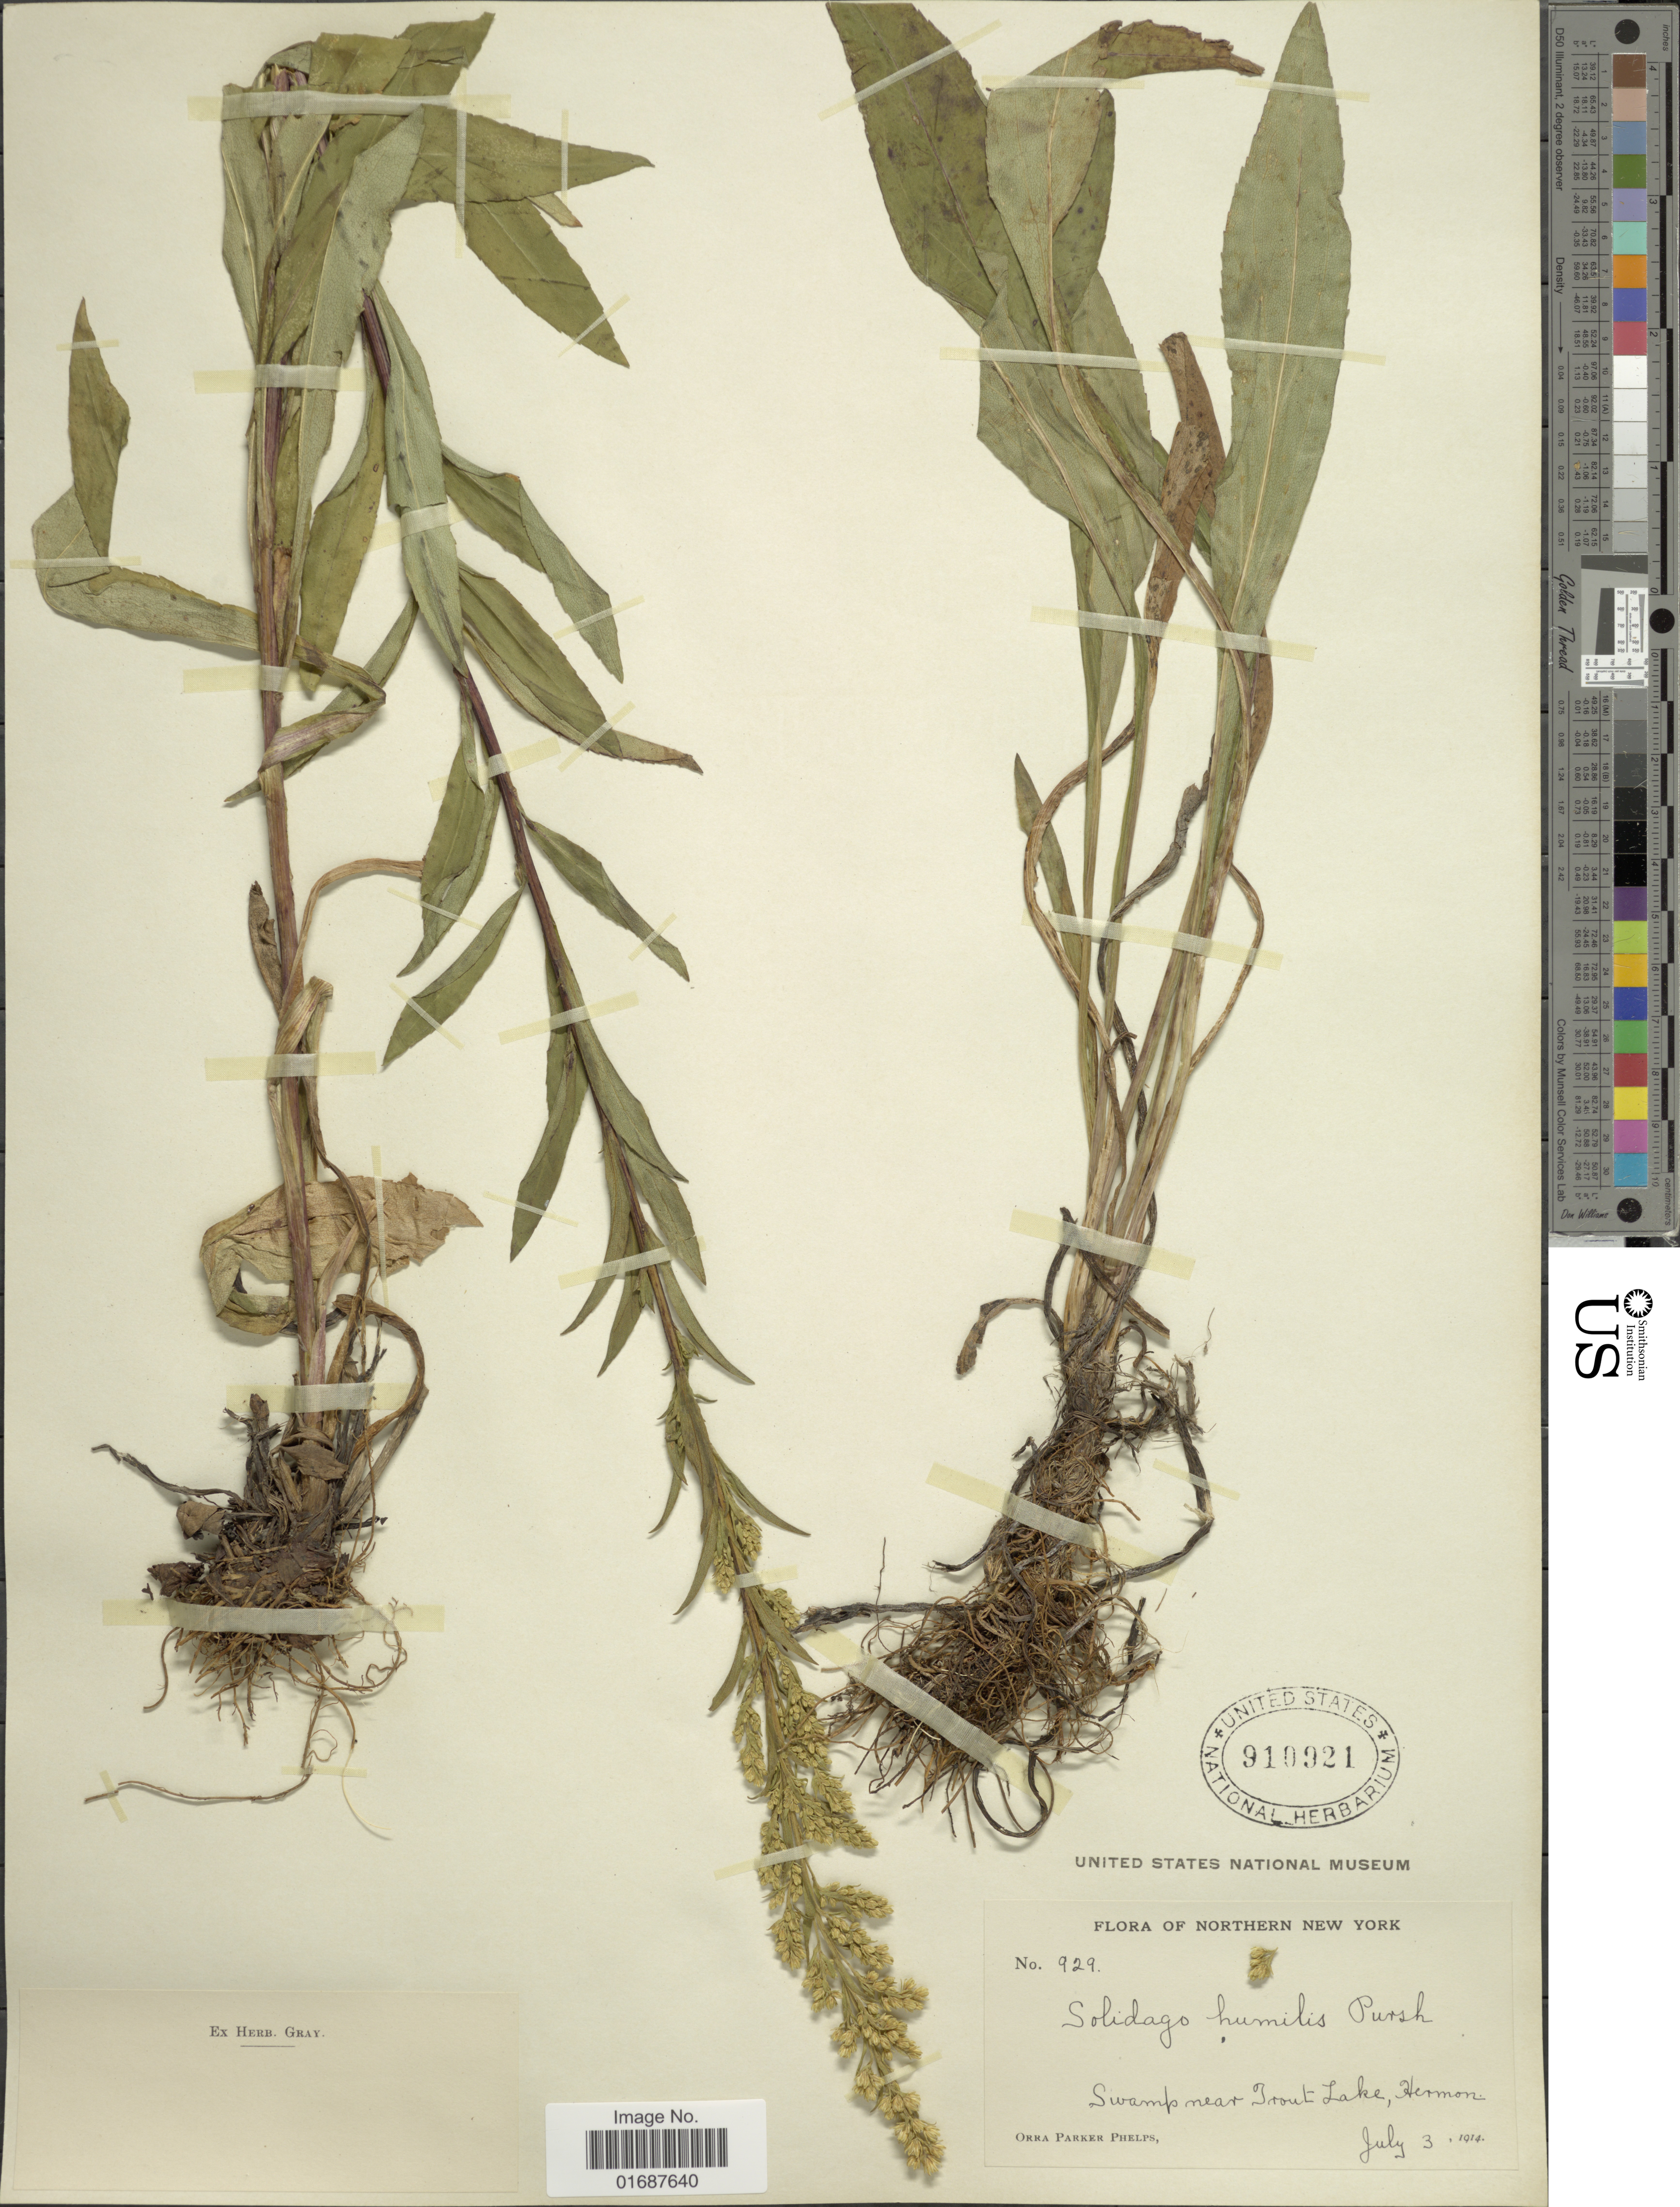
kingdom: Plantae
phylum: Tracheophyta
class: Magnoliopsida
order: Asterales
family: Asteraceae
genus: Solidago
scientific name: Solidago uliginosa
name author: Nutt.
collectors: O. P. Phelps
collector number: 929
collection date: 1914-07-03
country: United States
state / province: New York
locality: Northern New York. Swamp near Trout Lake, Hermon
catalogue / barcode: US 910921